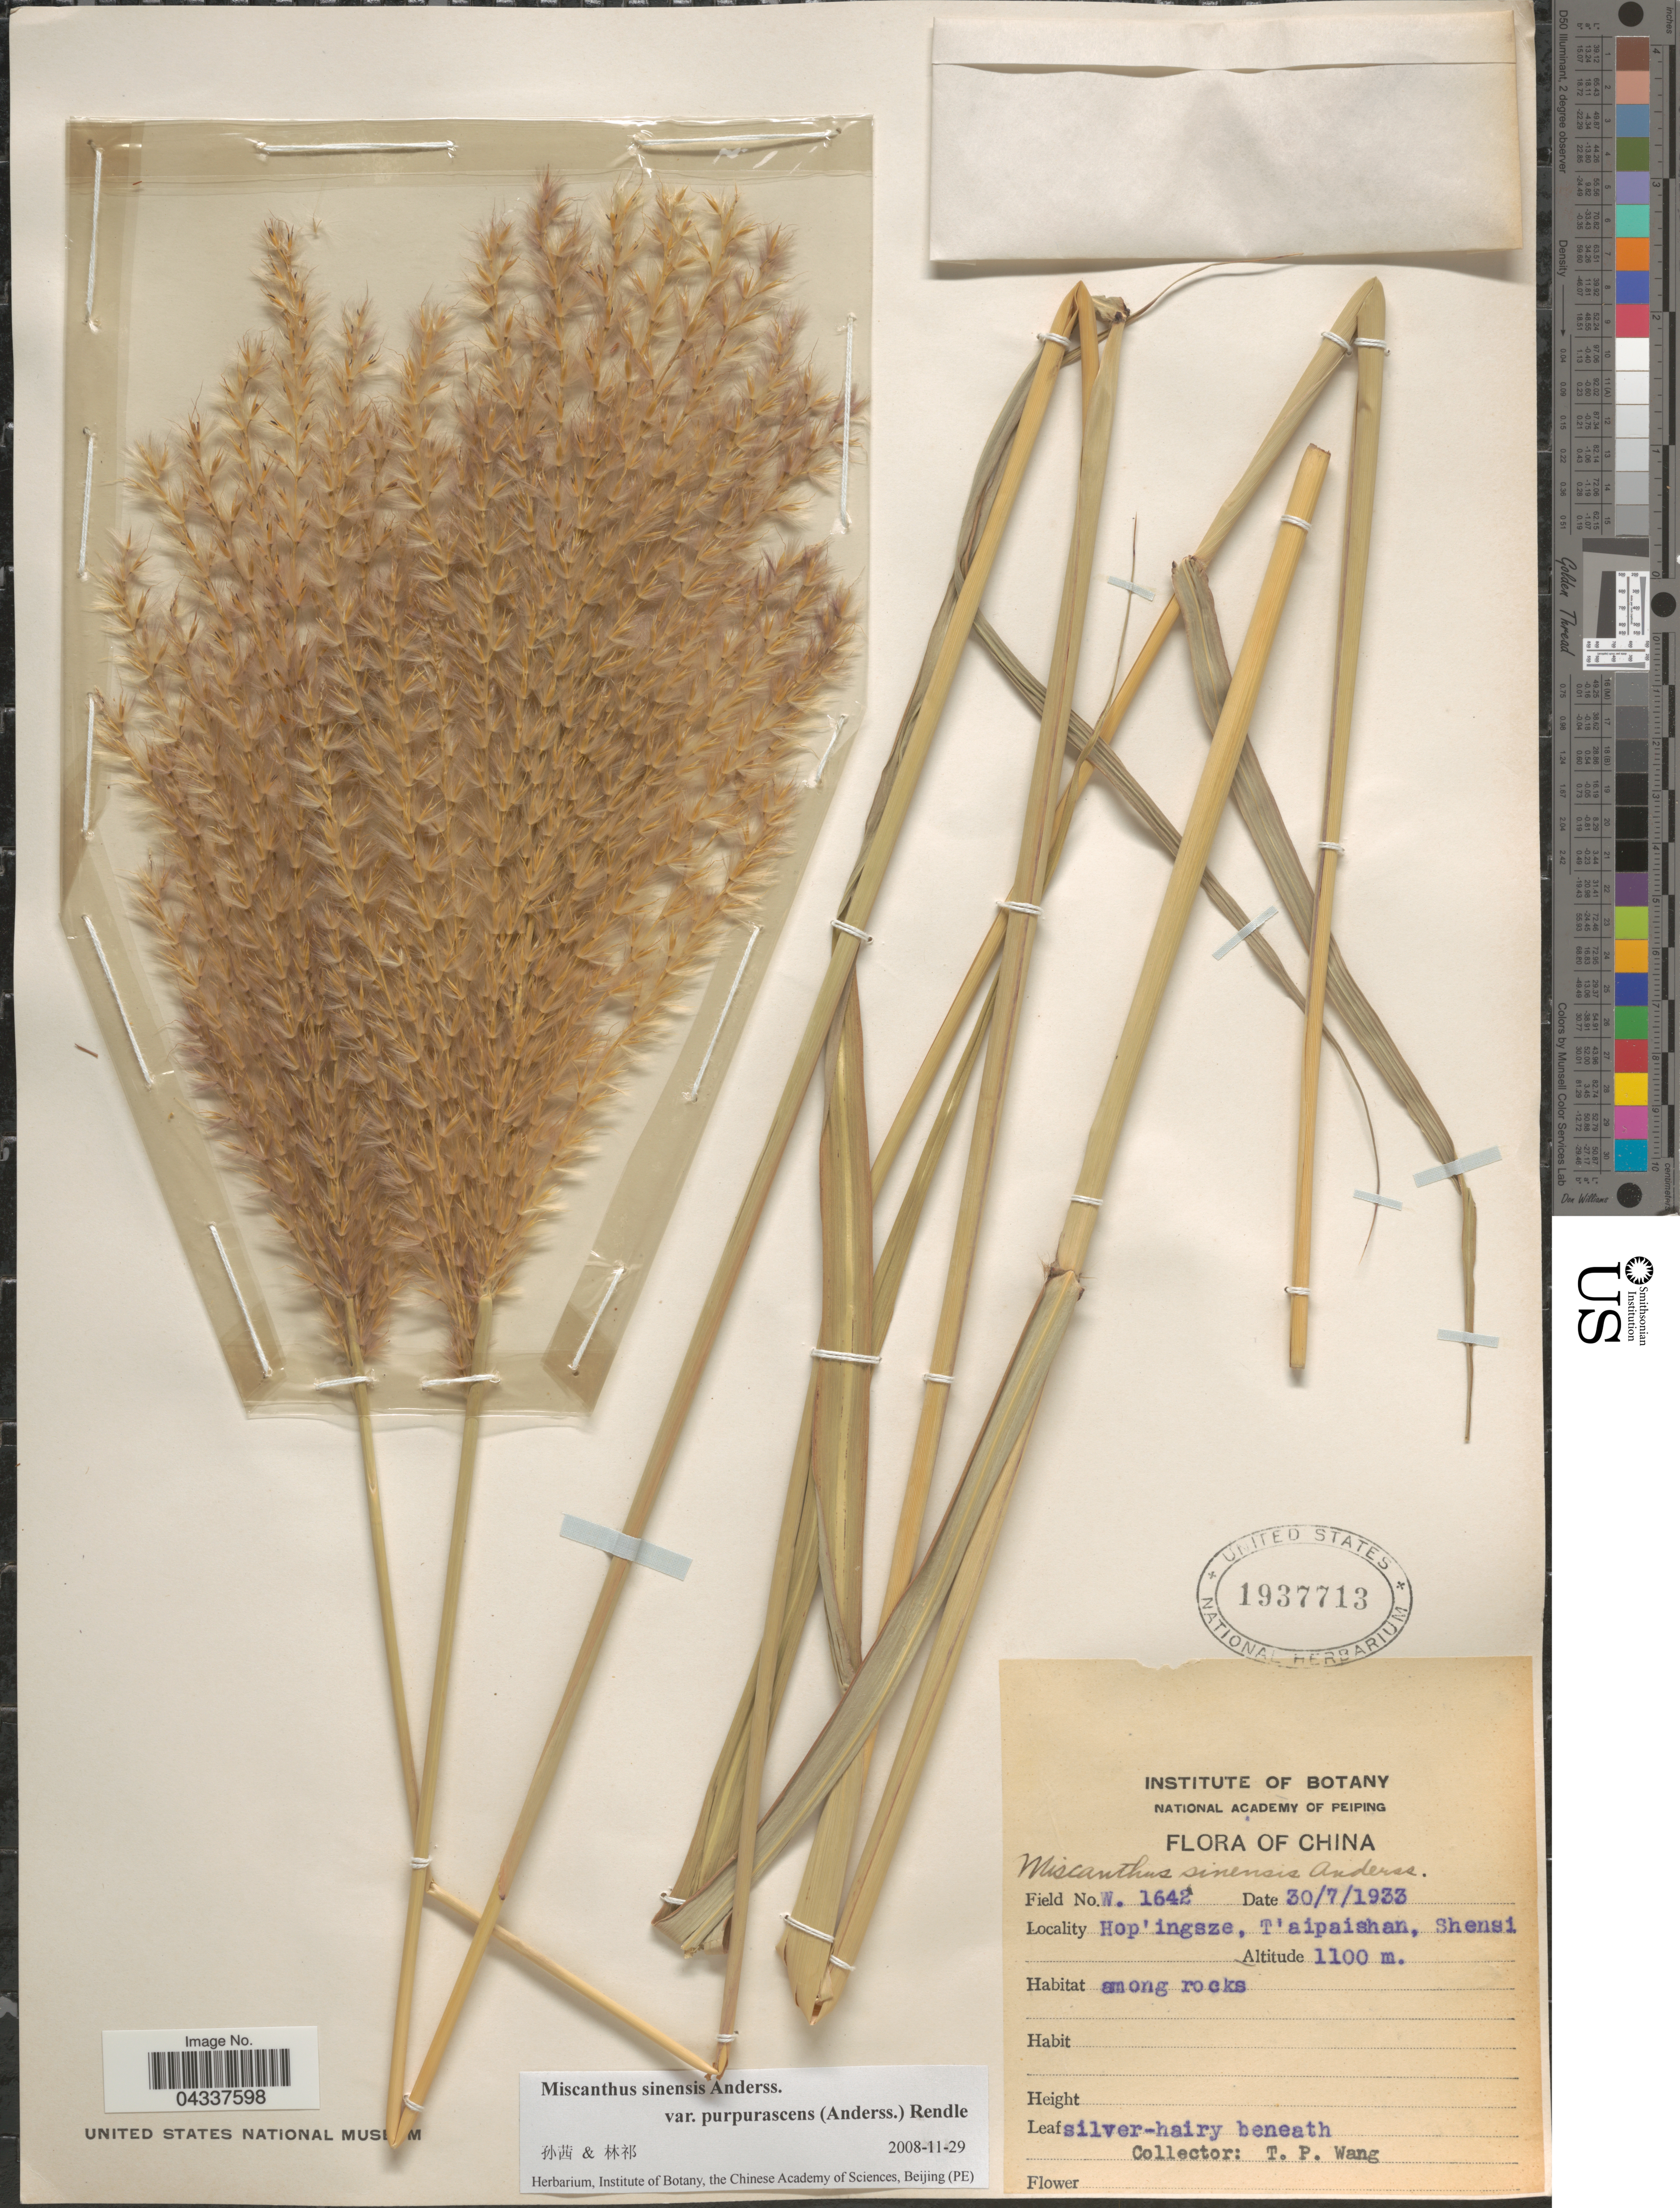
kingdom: Plantae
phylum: Tracheophyta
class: Liliopsida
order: Poales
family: Poaceae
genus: Miscanthus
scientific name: Miscanthus sinensis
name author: Andersson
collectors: T. Wang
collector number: W.1642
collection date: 1933-07-30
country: China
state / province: Shaanxi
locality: Hop'ingsze, T'aipaishan, Shensi.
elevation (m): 1100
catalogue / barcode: US 1937713